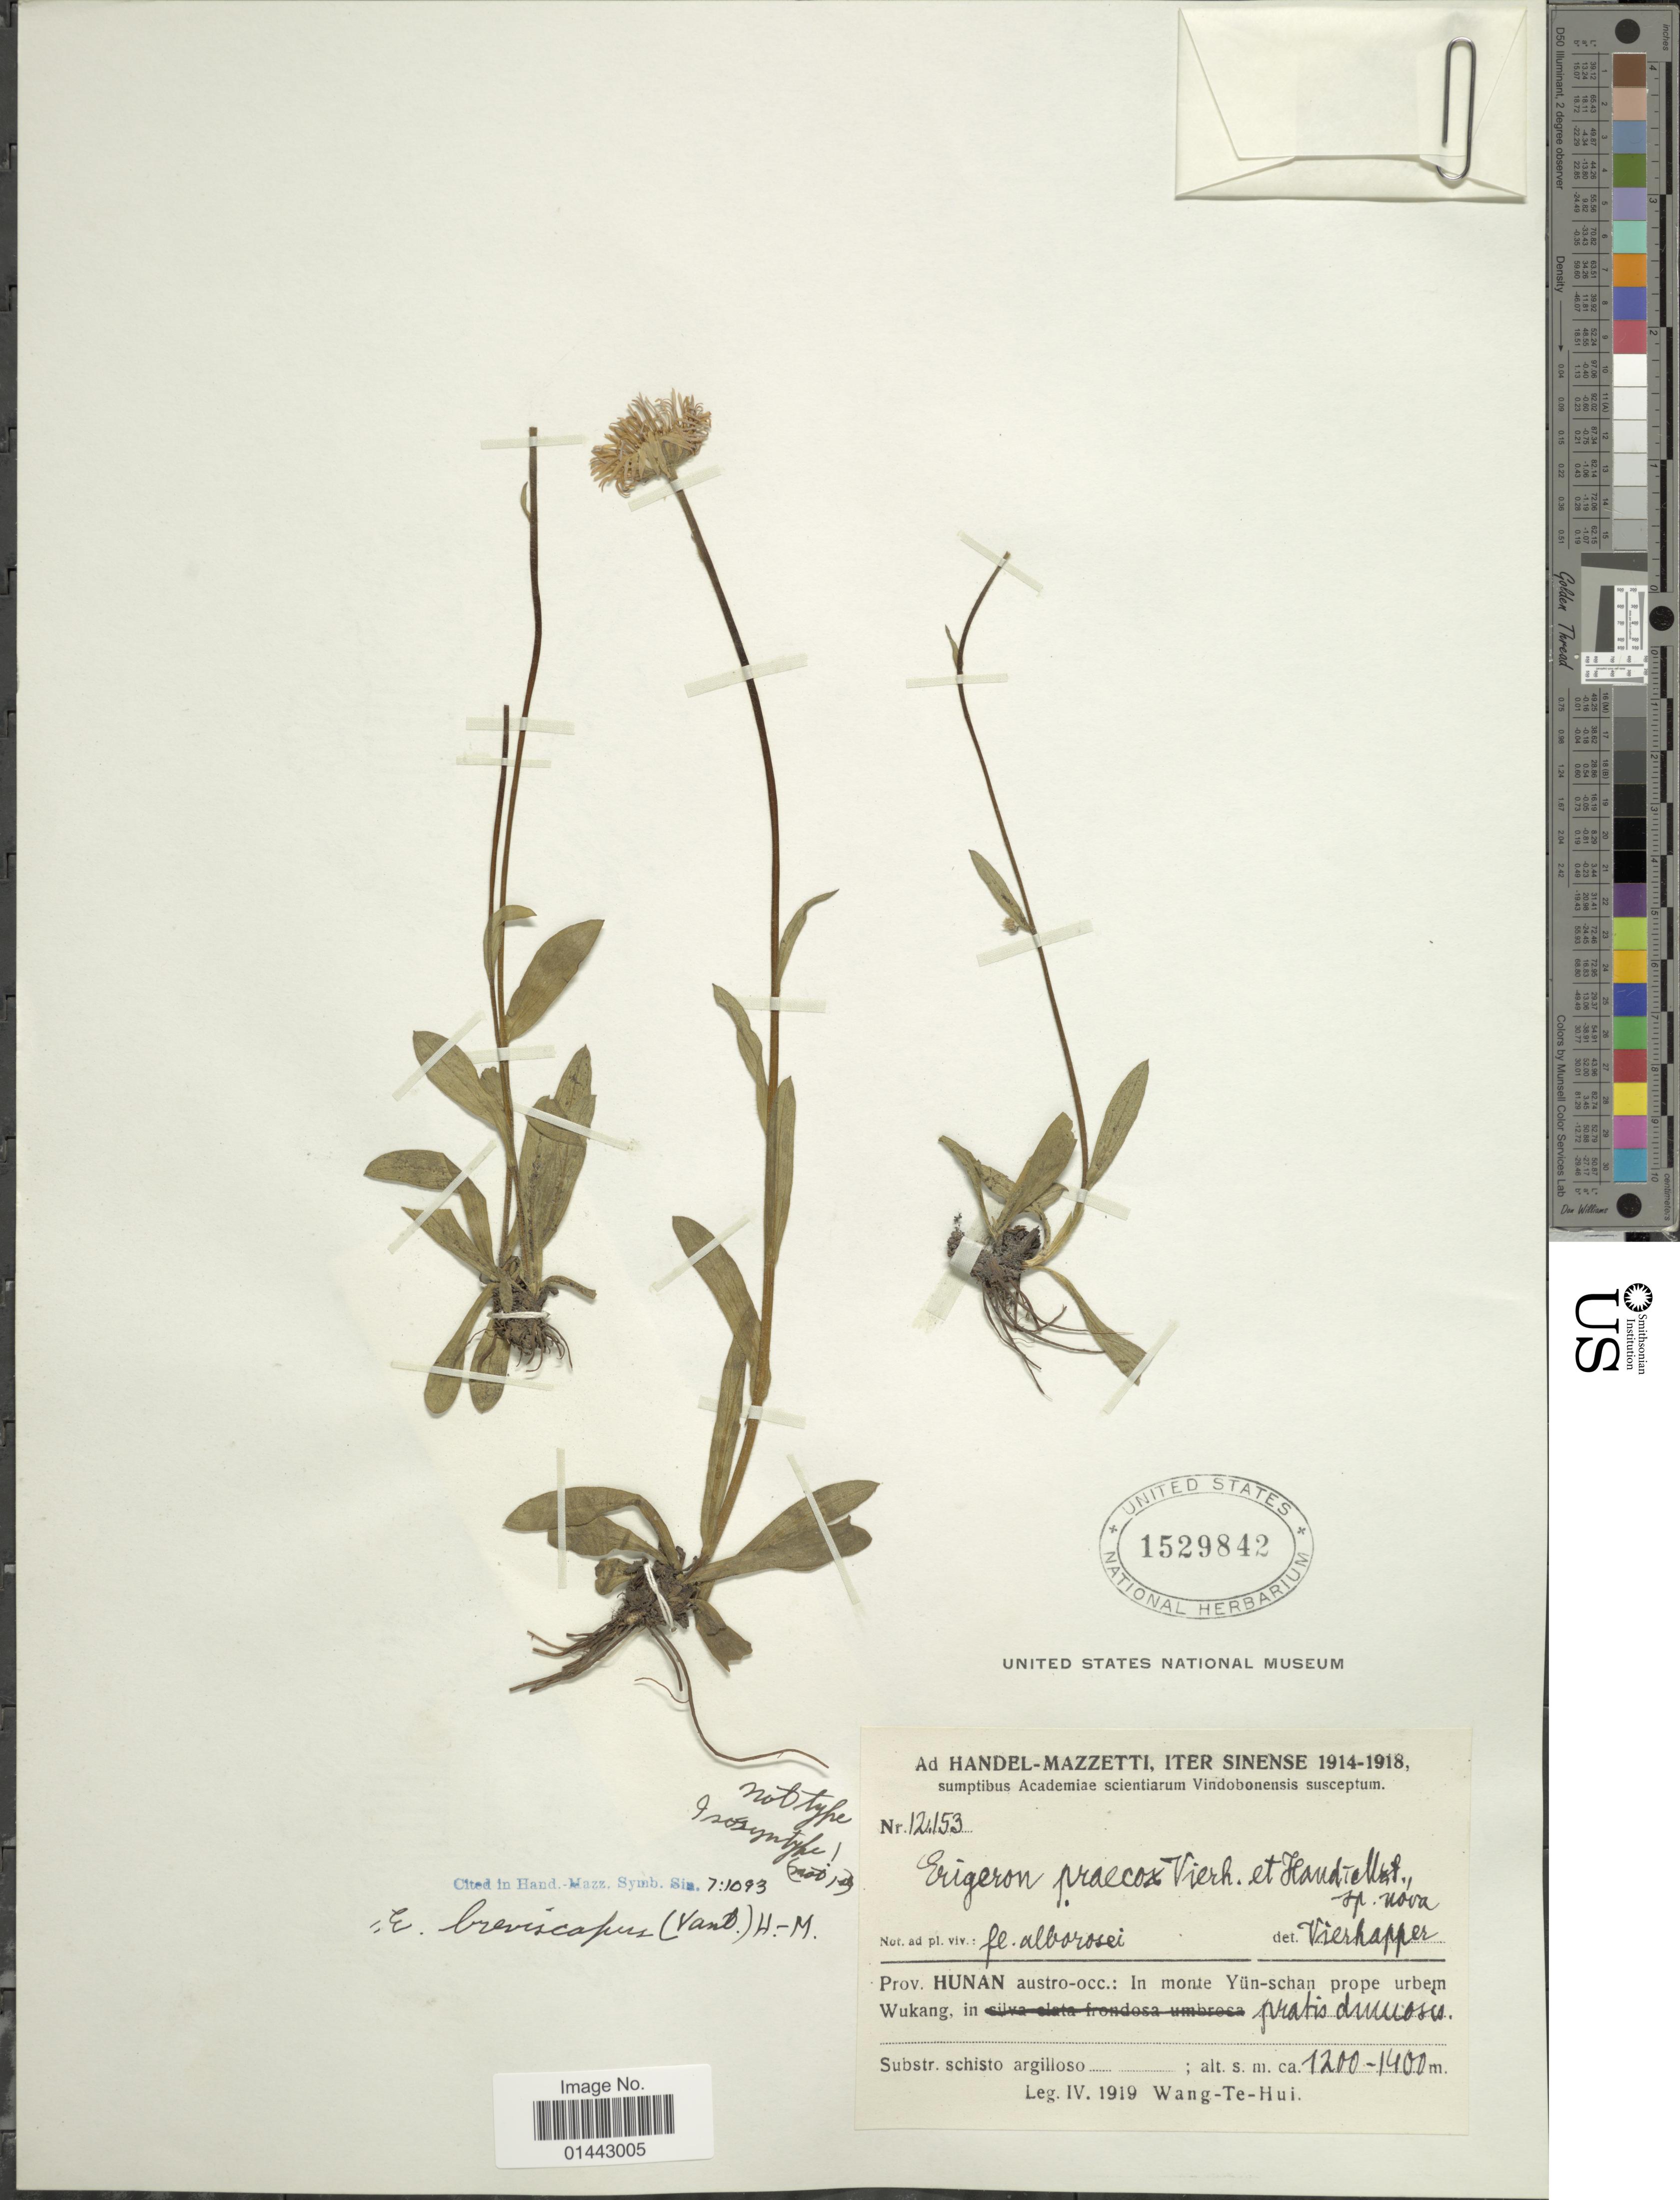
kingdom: Plantae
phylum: Tracheophyta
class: Magnoliopsida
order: Asterales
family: Asteraceae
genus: Erigeron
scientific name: Erigeron breviscapus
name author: (Vaniot) Hand.-Mazz.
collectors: T. H. Wang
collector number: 12153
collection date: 1919-04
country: China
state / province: Hunan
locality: Hunan austro-occ.: in monte Yün-schan prope urbem Wukang, in pratis dumosis. [interpreted]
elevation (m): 1200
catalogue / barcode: US 1529842